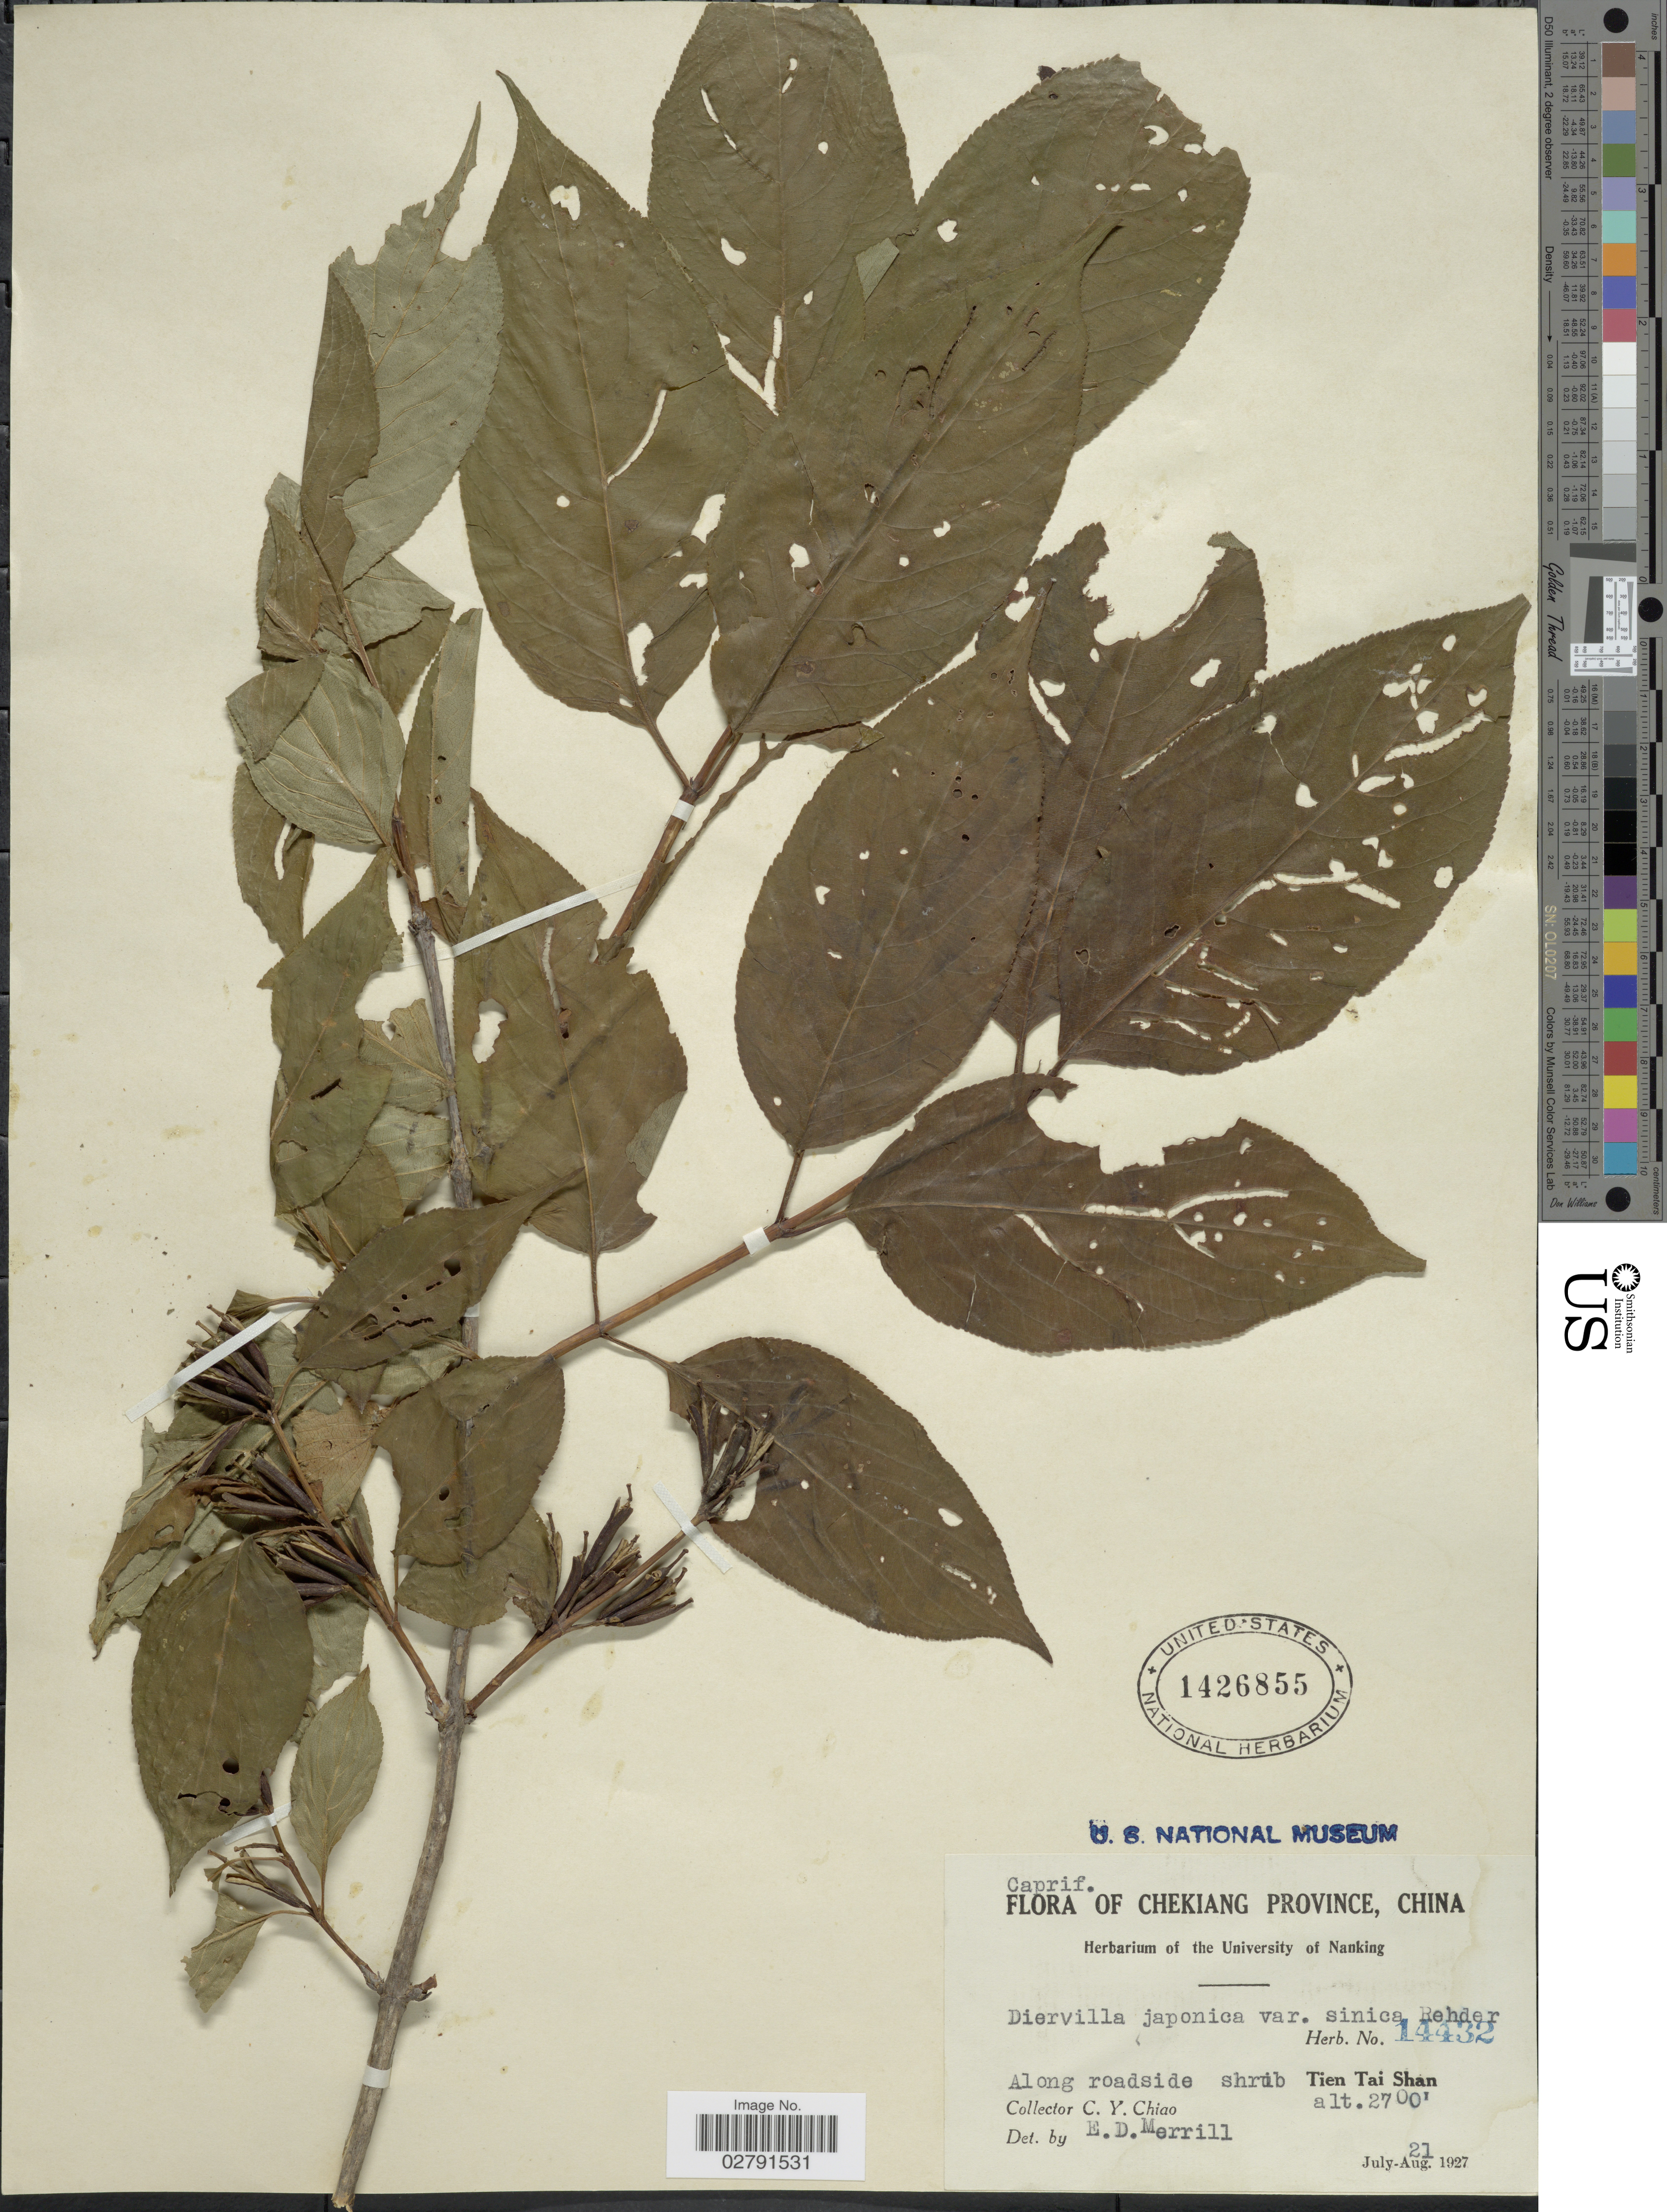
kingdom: Plantae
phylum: Tracheophyta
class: Magnoliopsida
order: Dipsacales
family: Caprifoliaceae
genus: Diervilla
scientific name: Diervilla japonica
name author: (Thunb.) DC.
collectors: C. Y. Chiao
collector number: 14432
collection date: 1927-08-21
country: China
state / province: Zhejiang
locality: Chekiang Province, Along roadside shrub Tien Tai Shan.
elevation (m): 823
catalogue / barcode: US 1426855